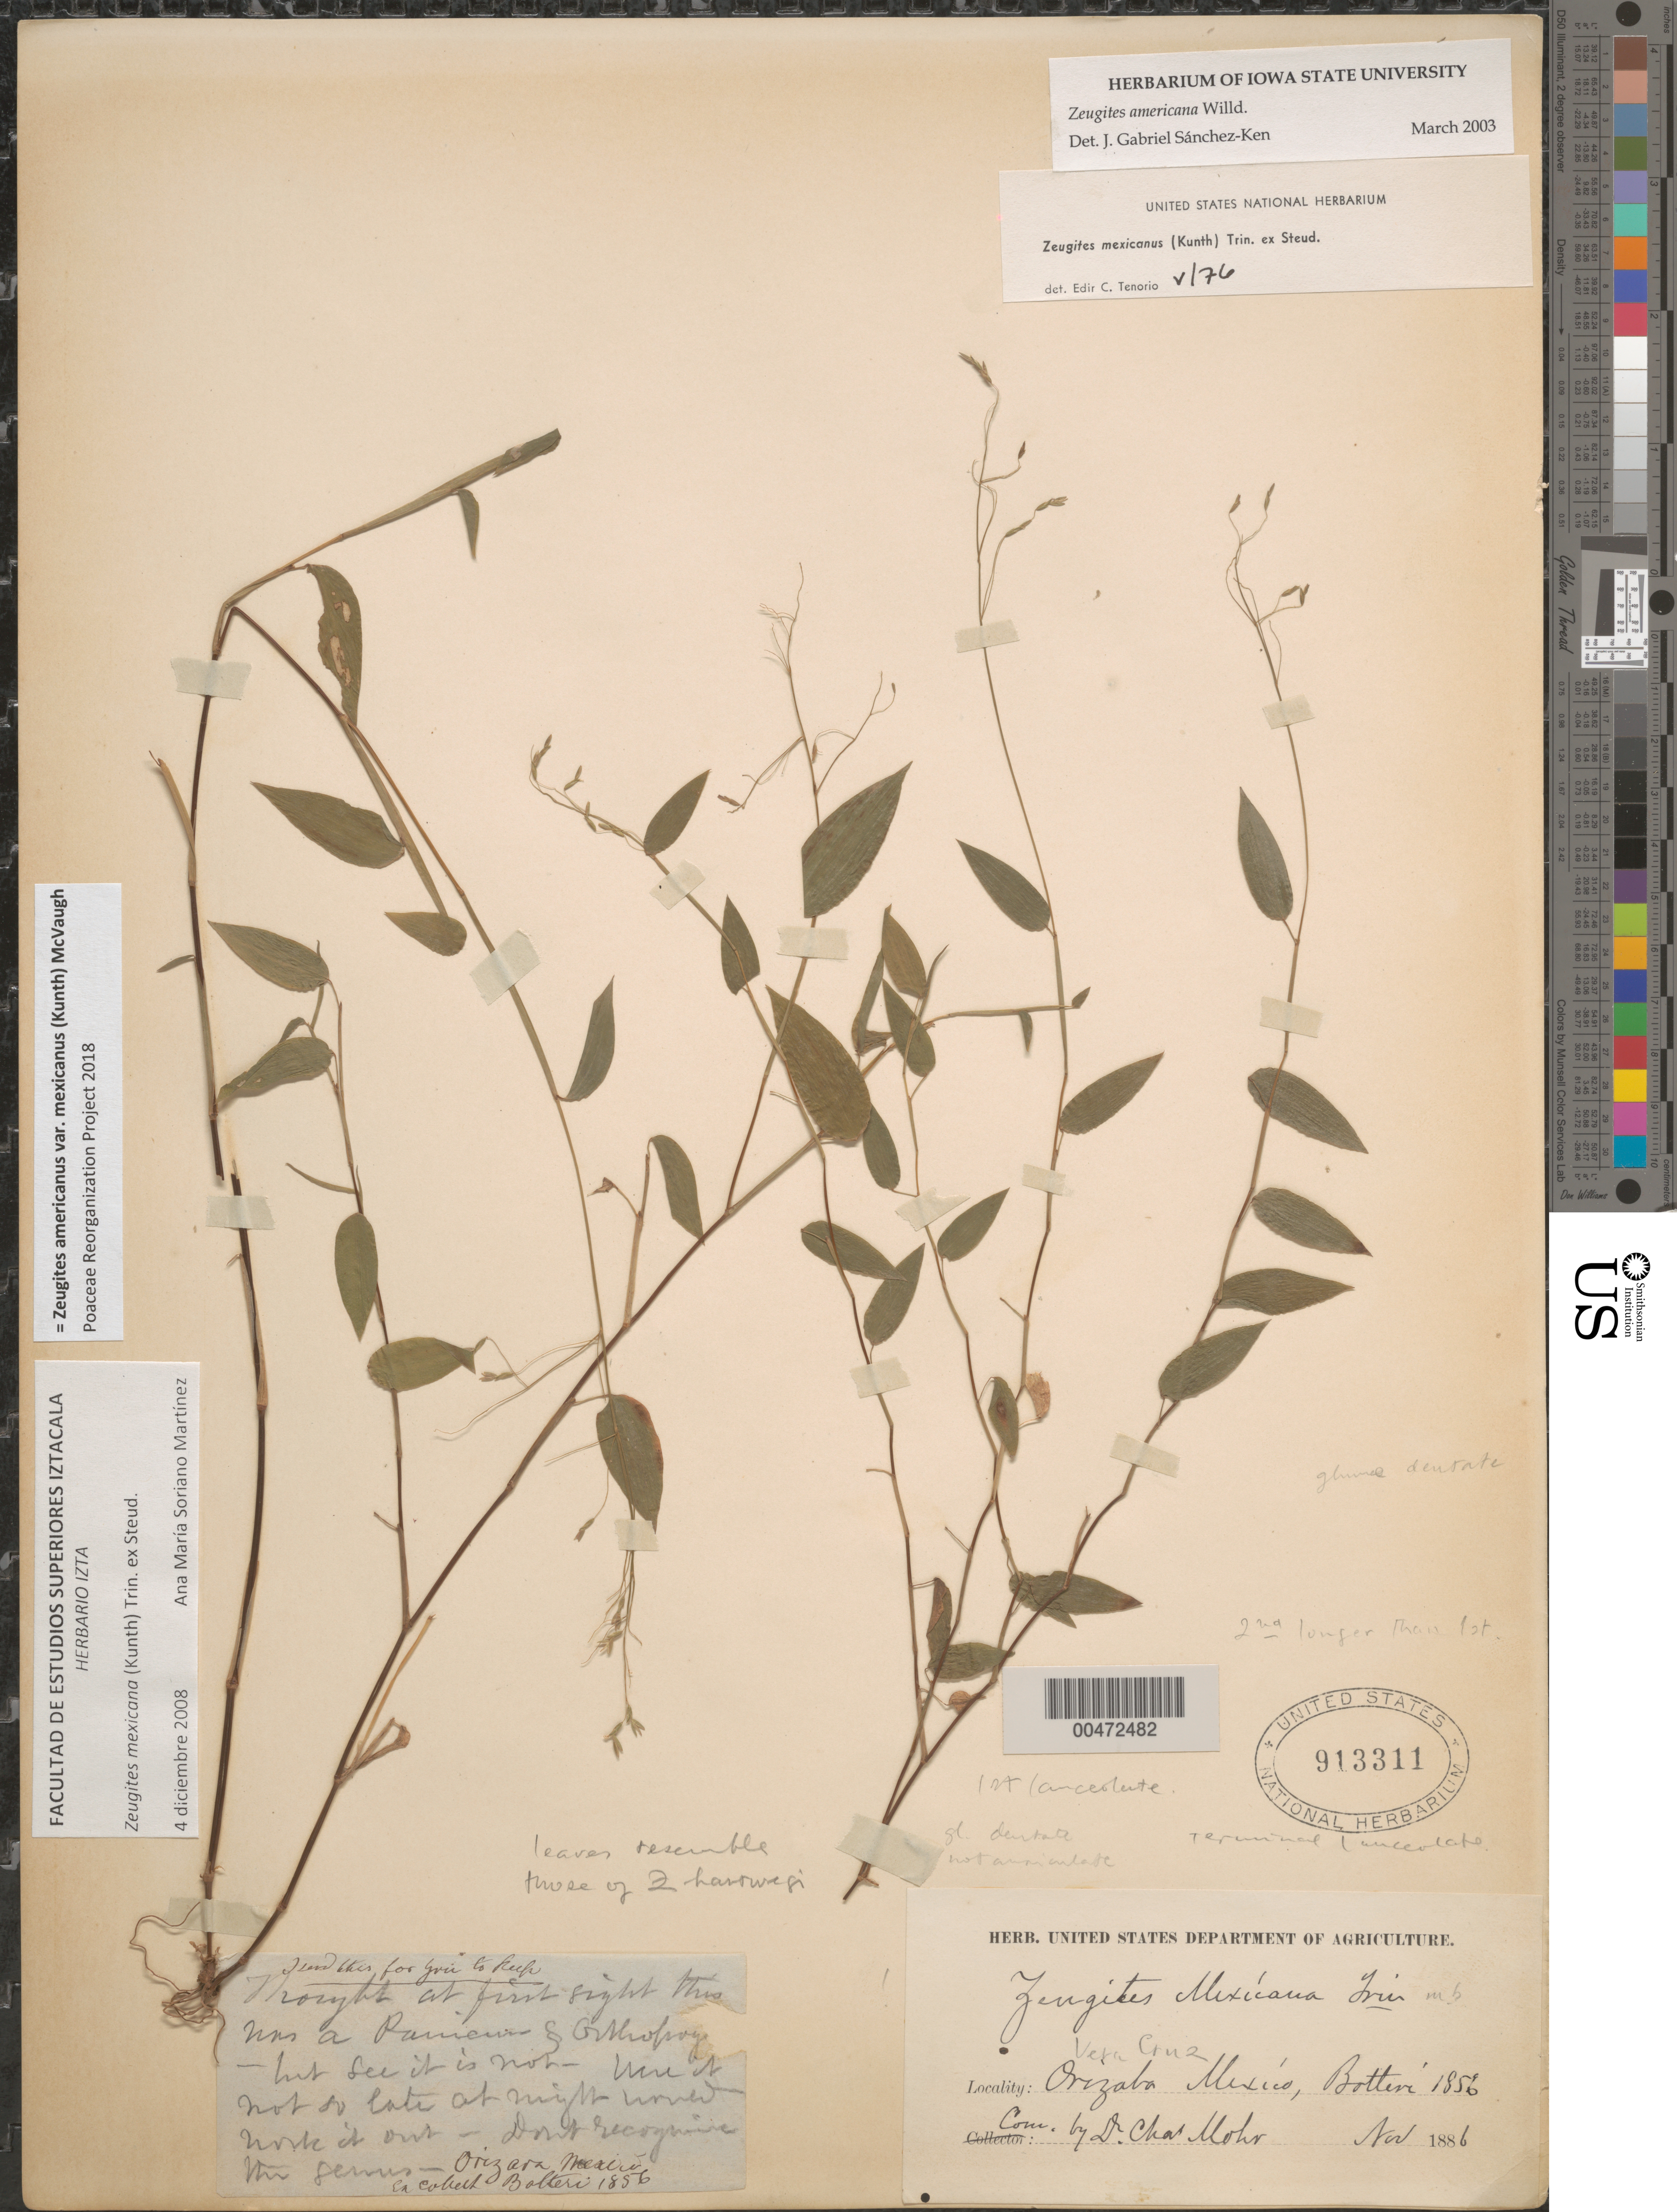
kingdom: Plantae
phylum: Tracheophyta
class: Liliopsida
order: Poales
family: Poaceae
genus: Zeugites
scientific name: Zeugites americanus var. mexicanus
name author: (Kunth) McVaugh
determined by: Poaceae Reorganization Project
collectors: -. Botteri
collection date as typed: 1856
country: Mexico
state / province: Veracruz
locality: Orizaba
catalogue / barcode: US 913311